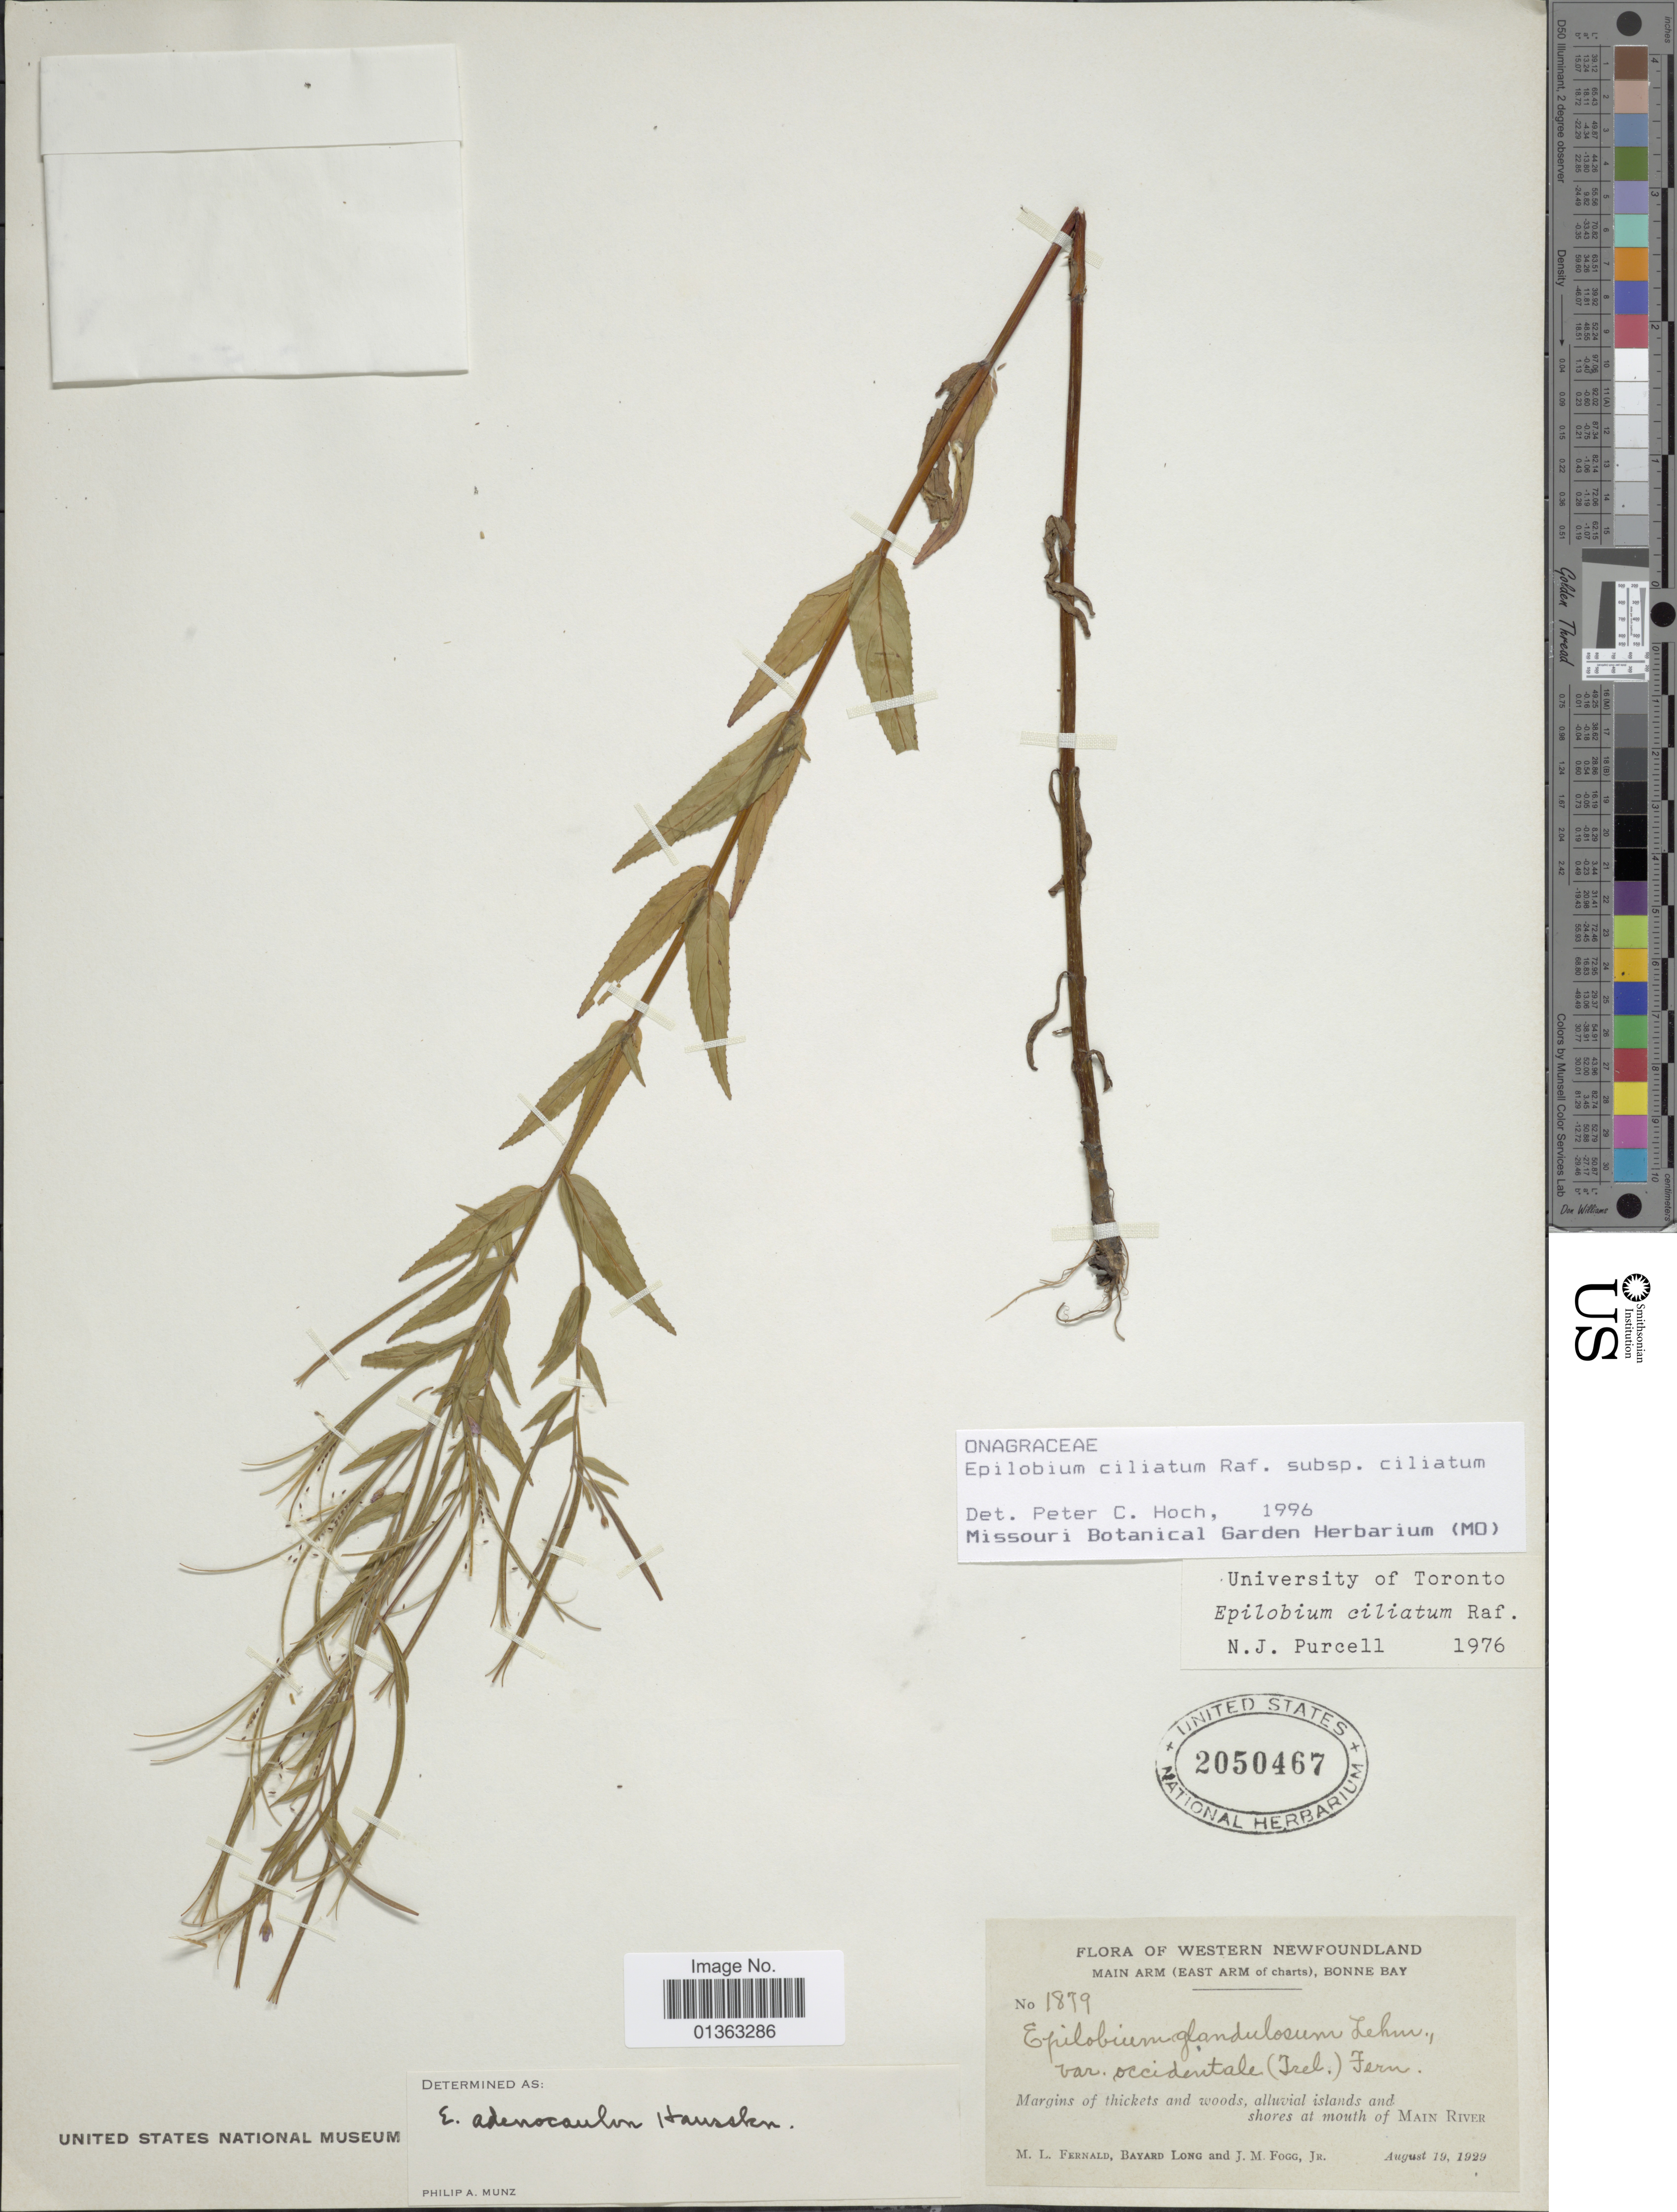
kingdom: Plantae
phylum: Tracheophyta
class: Magnoliopsida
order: Myrtales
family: Onagraceae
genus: Epilobium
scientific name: Epilobium ciliatum subsp. ciliatum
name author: Raf.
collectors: M. L. Fernald, B. H. Long & J. Fogg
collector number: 1879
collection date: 1929-08-19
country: Canada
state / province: Newfoundland and Labrador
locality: Western Newfoundland. Main Arm (East Arm of charts), Bonne Bay. Margins of thickets and woods, alluvial islands and shores at mouth of Main River.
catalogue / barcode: US 2050467